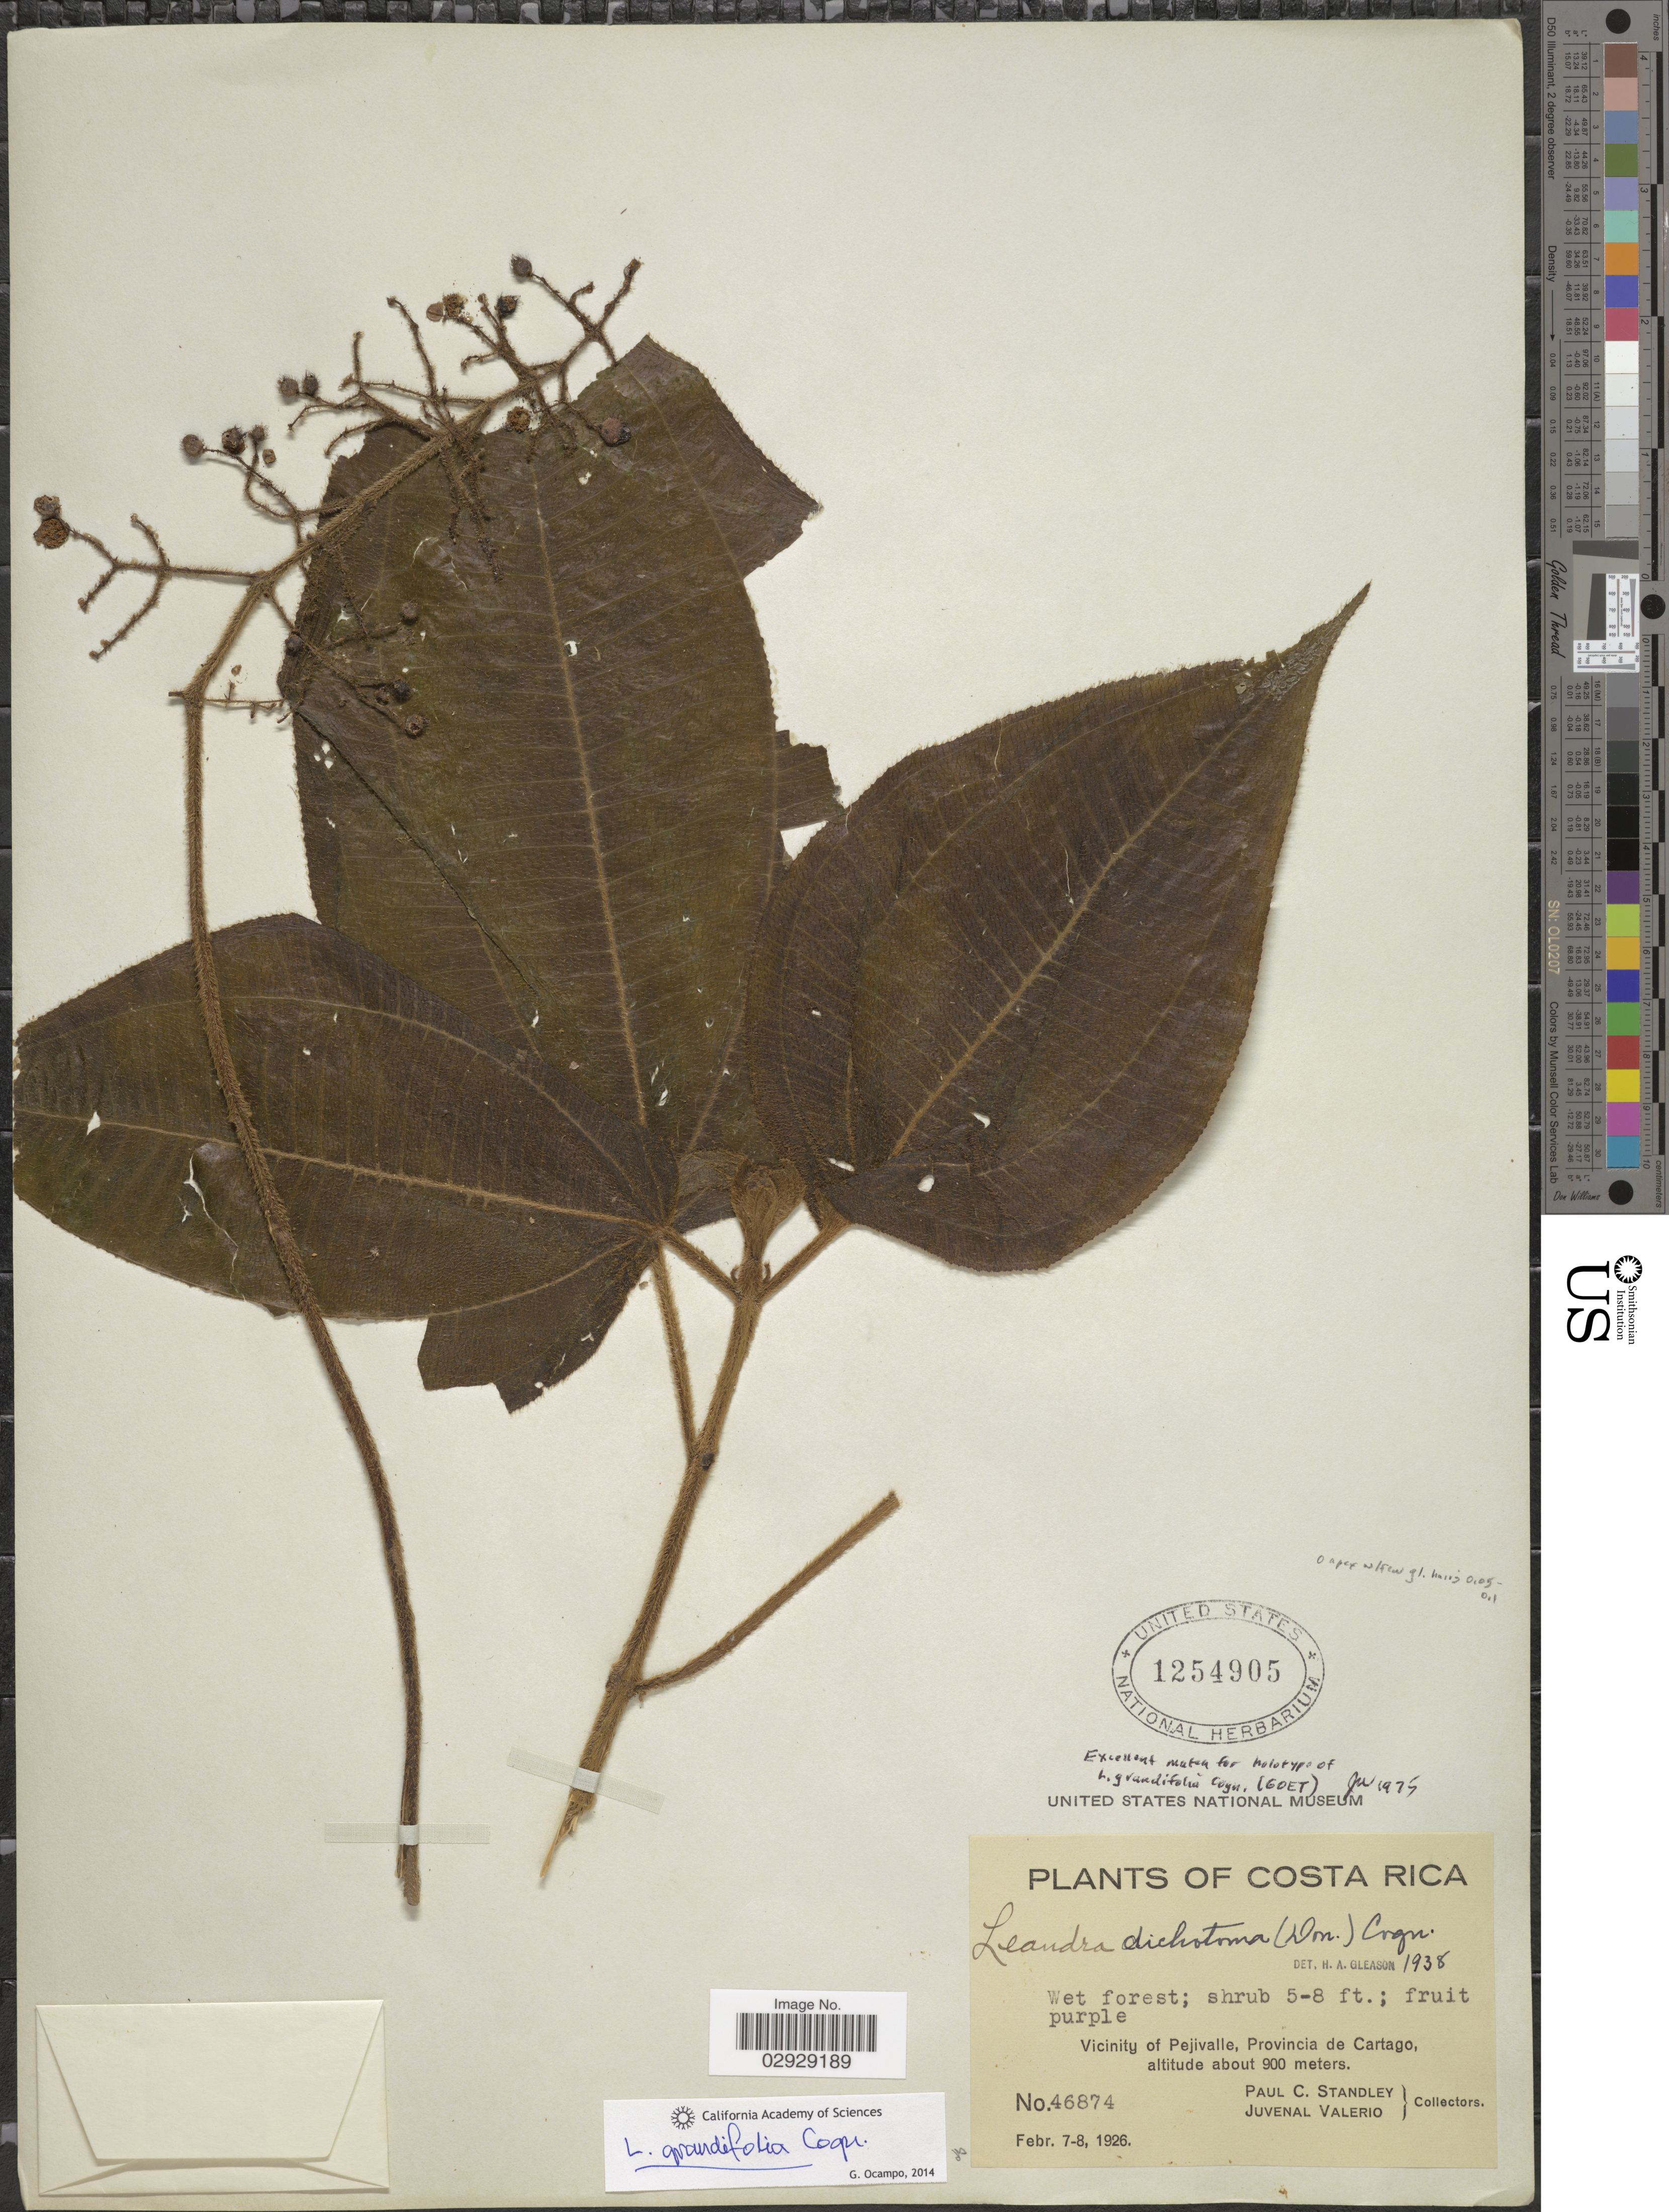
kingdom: Plantae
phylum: Tracheophyta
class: Magnoliopsida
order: Myrtales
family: Melastomataceae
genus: Leandra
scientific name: Leandra grandifolia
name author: Cogn.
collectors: P. C. Standley & J. Valerio R.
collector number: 46874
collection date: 1926-02-07/1926-02-08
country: Costa Rica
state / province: Cartago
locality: Vicinity of Pejivalle.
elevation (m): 900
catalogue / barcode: US 1254905